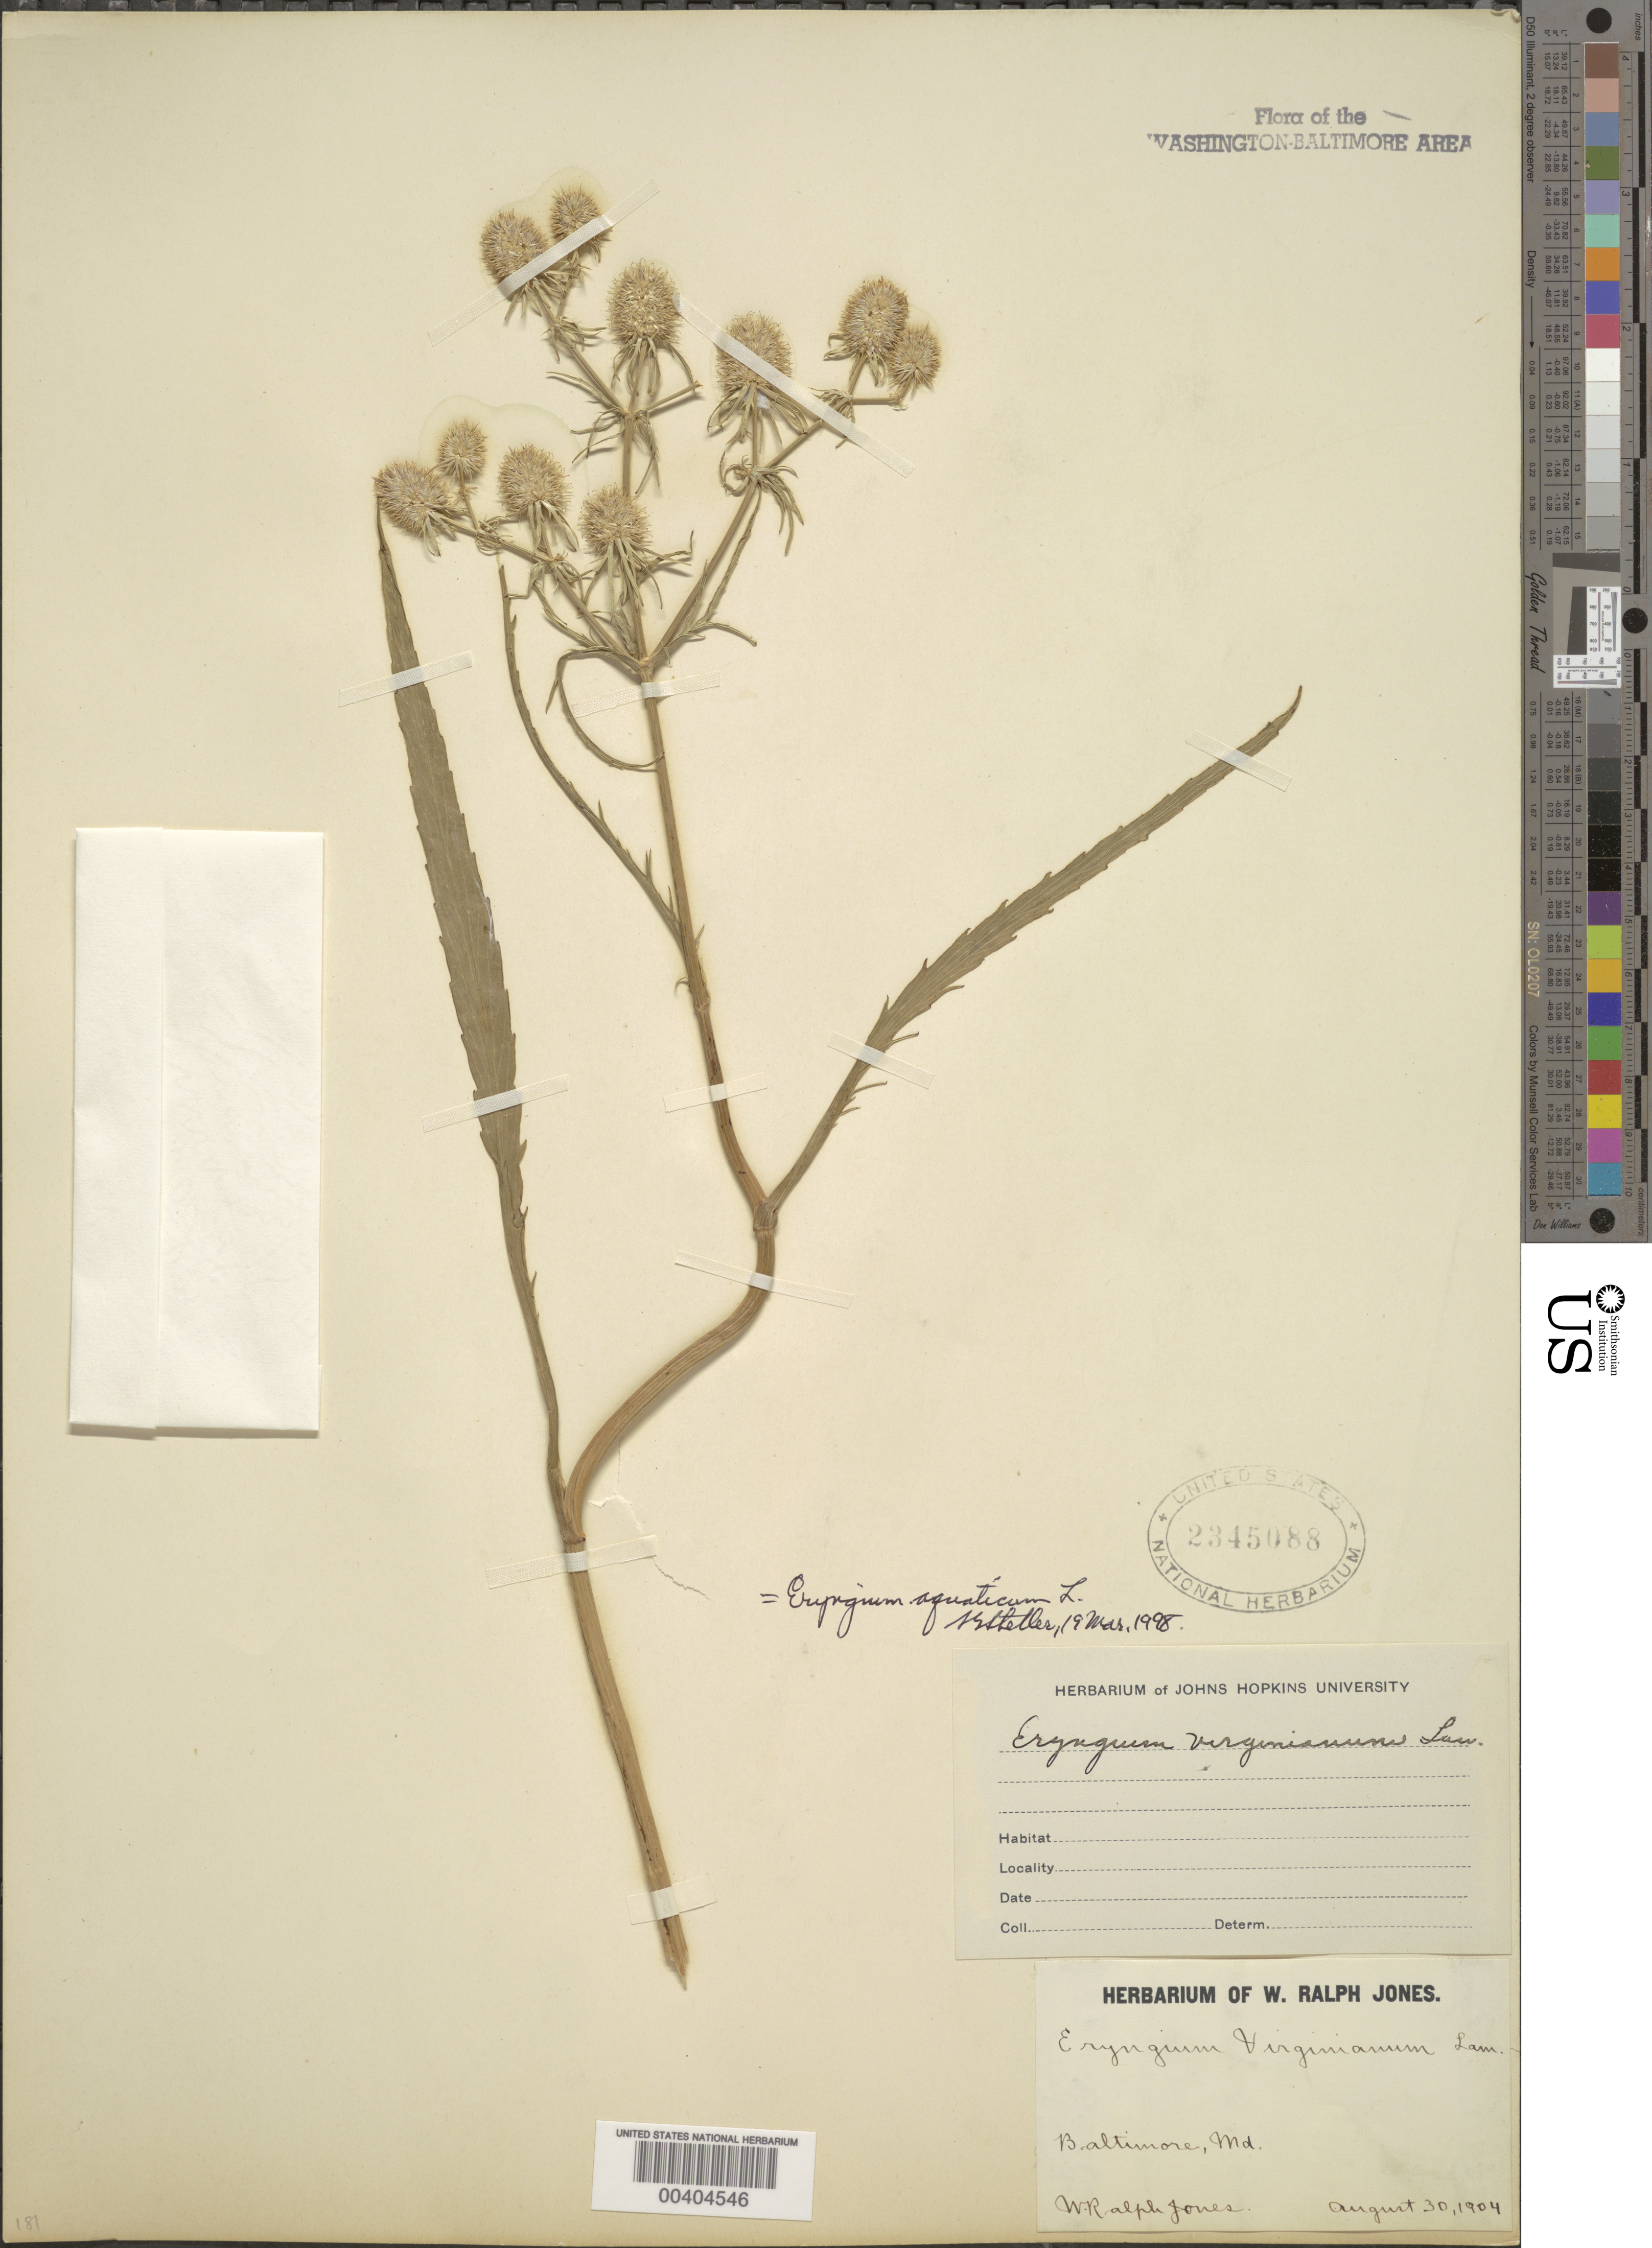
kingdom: Plantae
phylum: Tracheophyta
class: Magnoliopsida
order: Apiales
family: Apiaceae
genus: Eryngium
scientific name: Eryngium aquaticum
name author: L.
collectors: W. R. Jones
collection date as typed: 30 Aug 1904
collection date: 1904-08-30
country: United States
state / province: Maryland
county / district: City of Baltimore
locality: Baltimore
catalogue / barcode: US 2345088